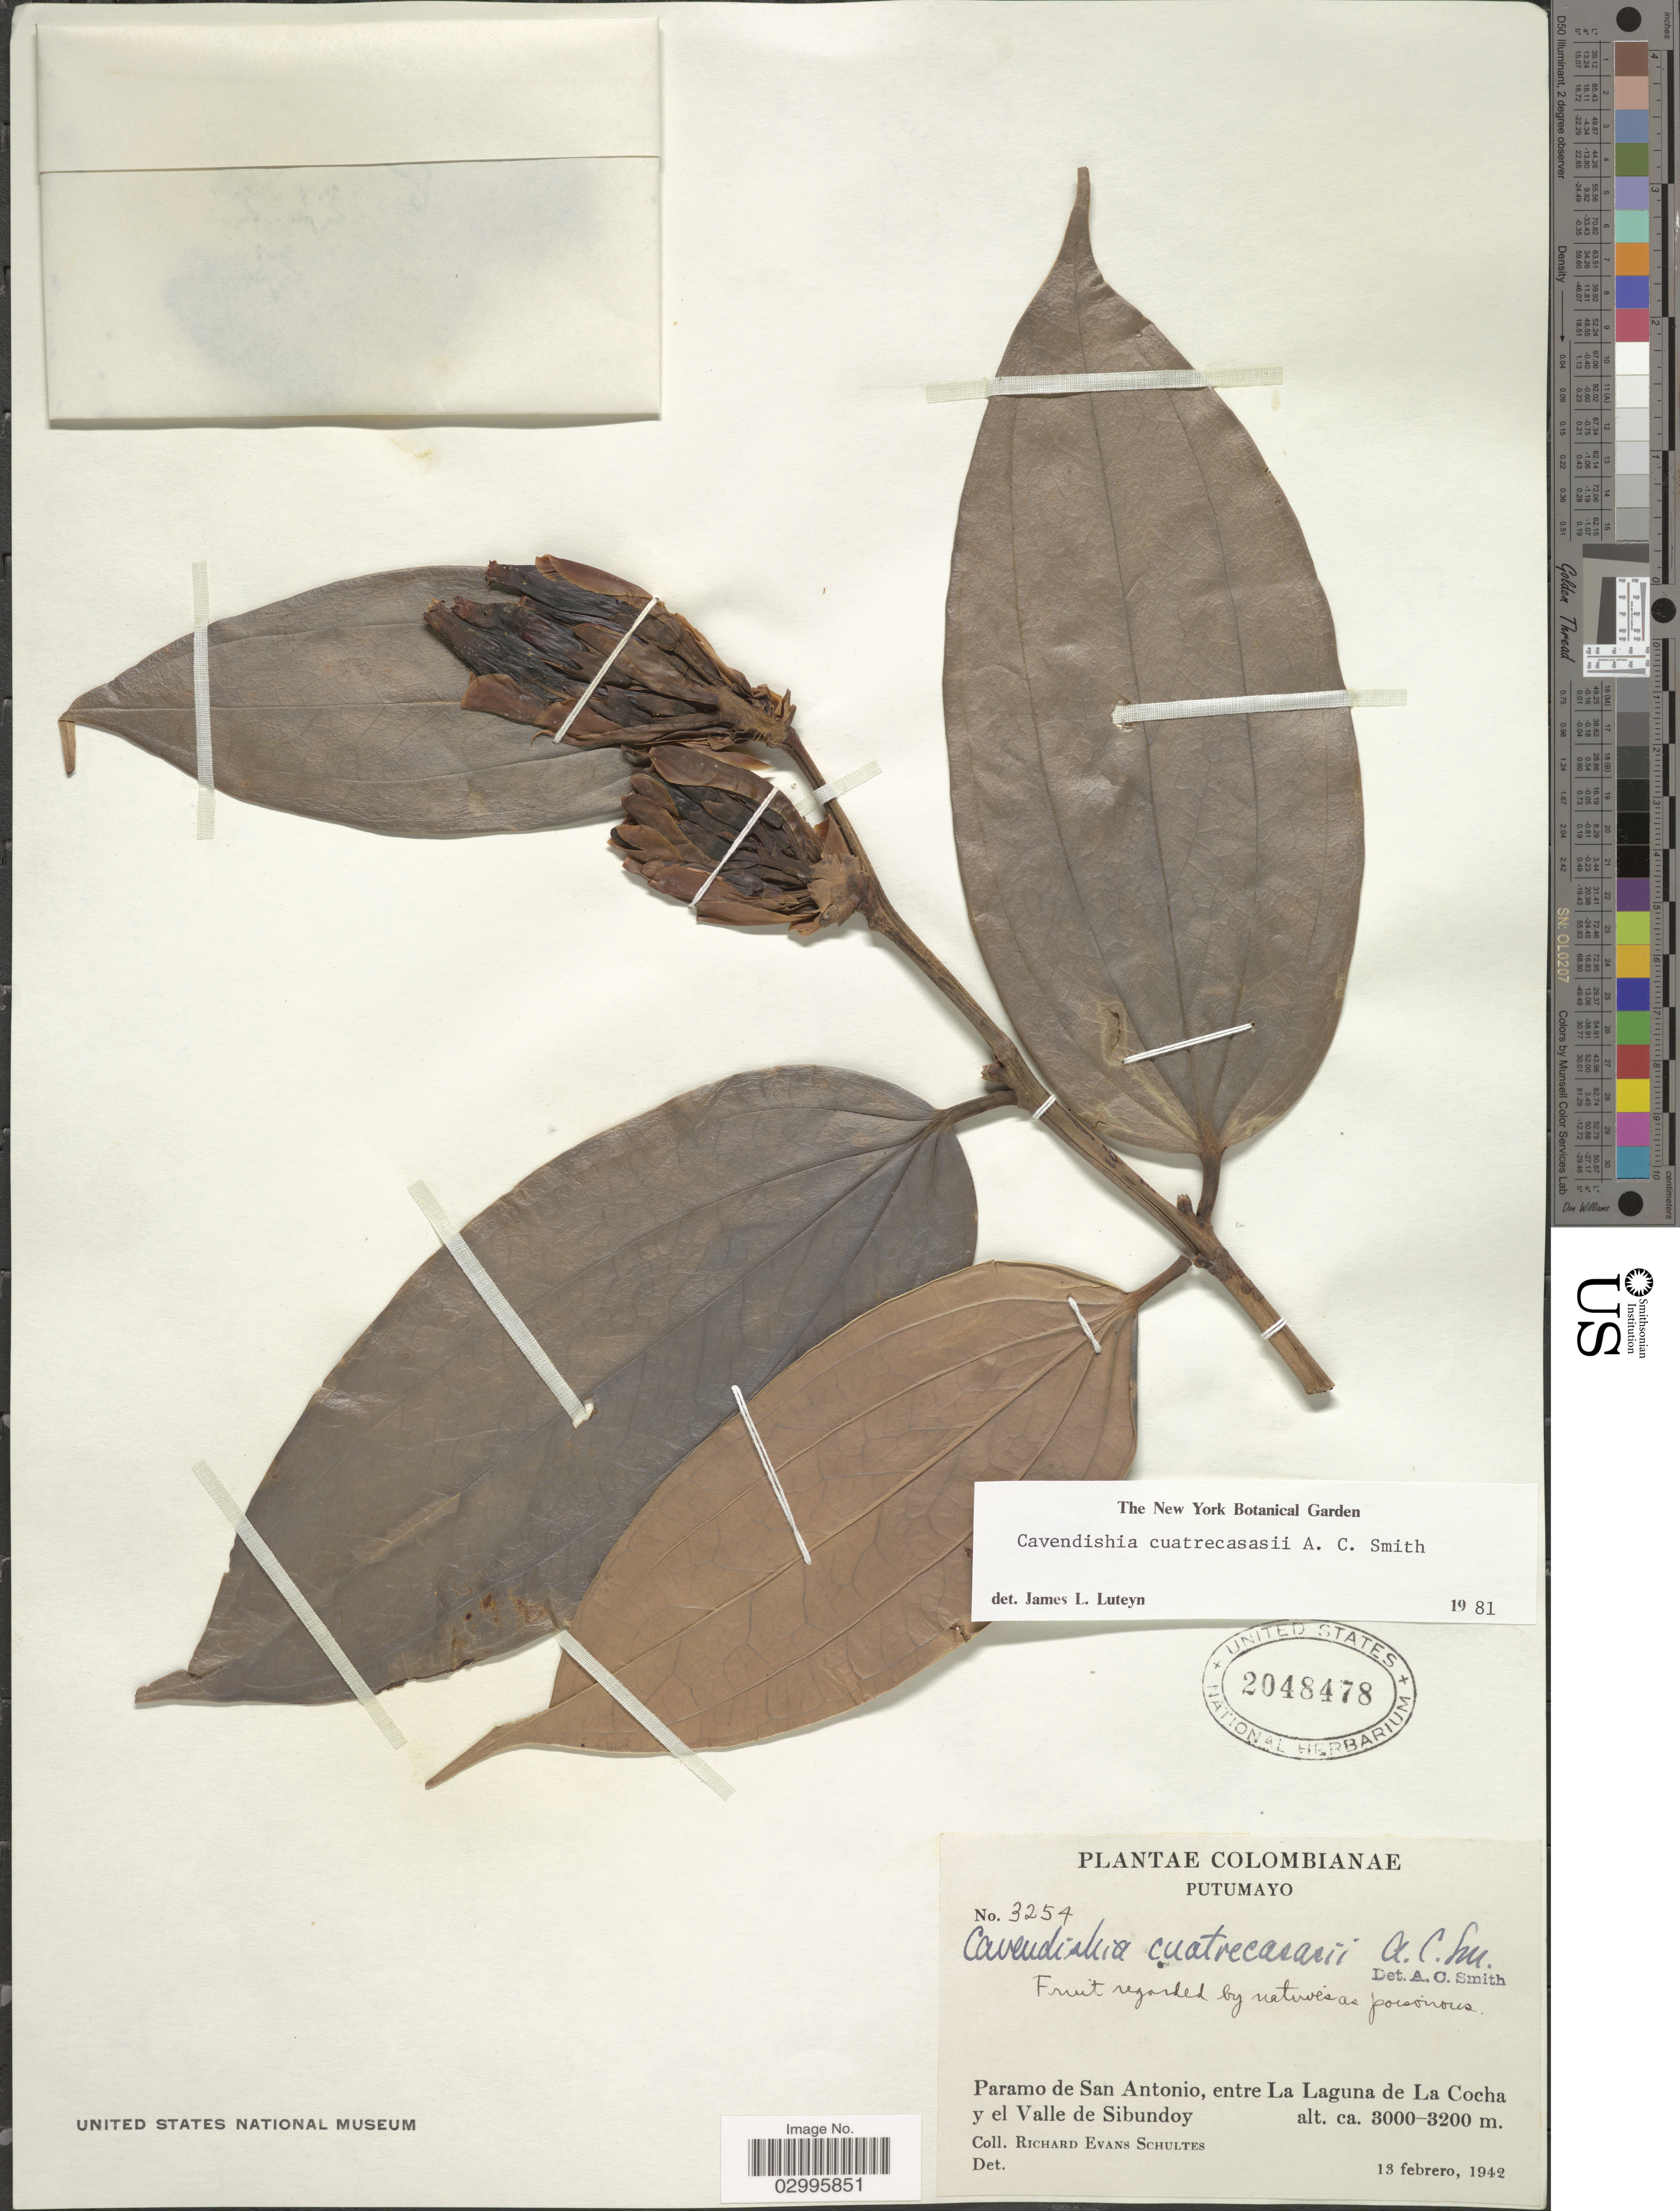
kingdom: Plantae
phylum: Tracheophyta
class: Magnoliopsida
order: Ericales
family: Ericaceae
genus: Cavendishia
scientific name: Cavendishia cuatrecasasii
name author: A.C. Sm. in Cuatrec.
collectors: R. E. Schultes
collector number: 3254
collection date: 1942-02-13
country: Colombia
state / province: Putumayo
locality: Paramo de San Antonio, entre La Laguna de La Cocha y el Valle de Sibundoy.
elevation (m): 3000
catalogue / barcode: US 2048478